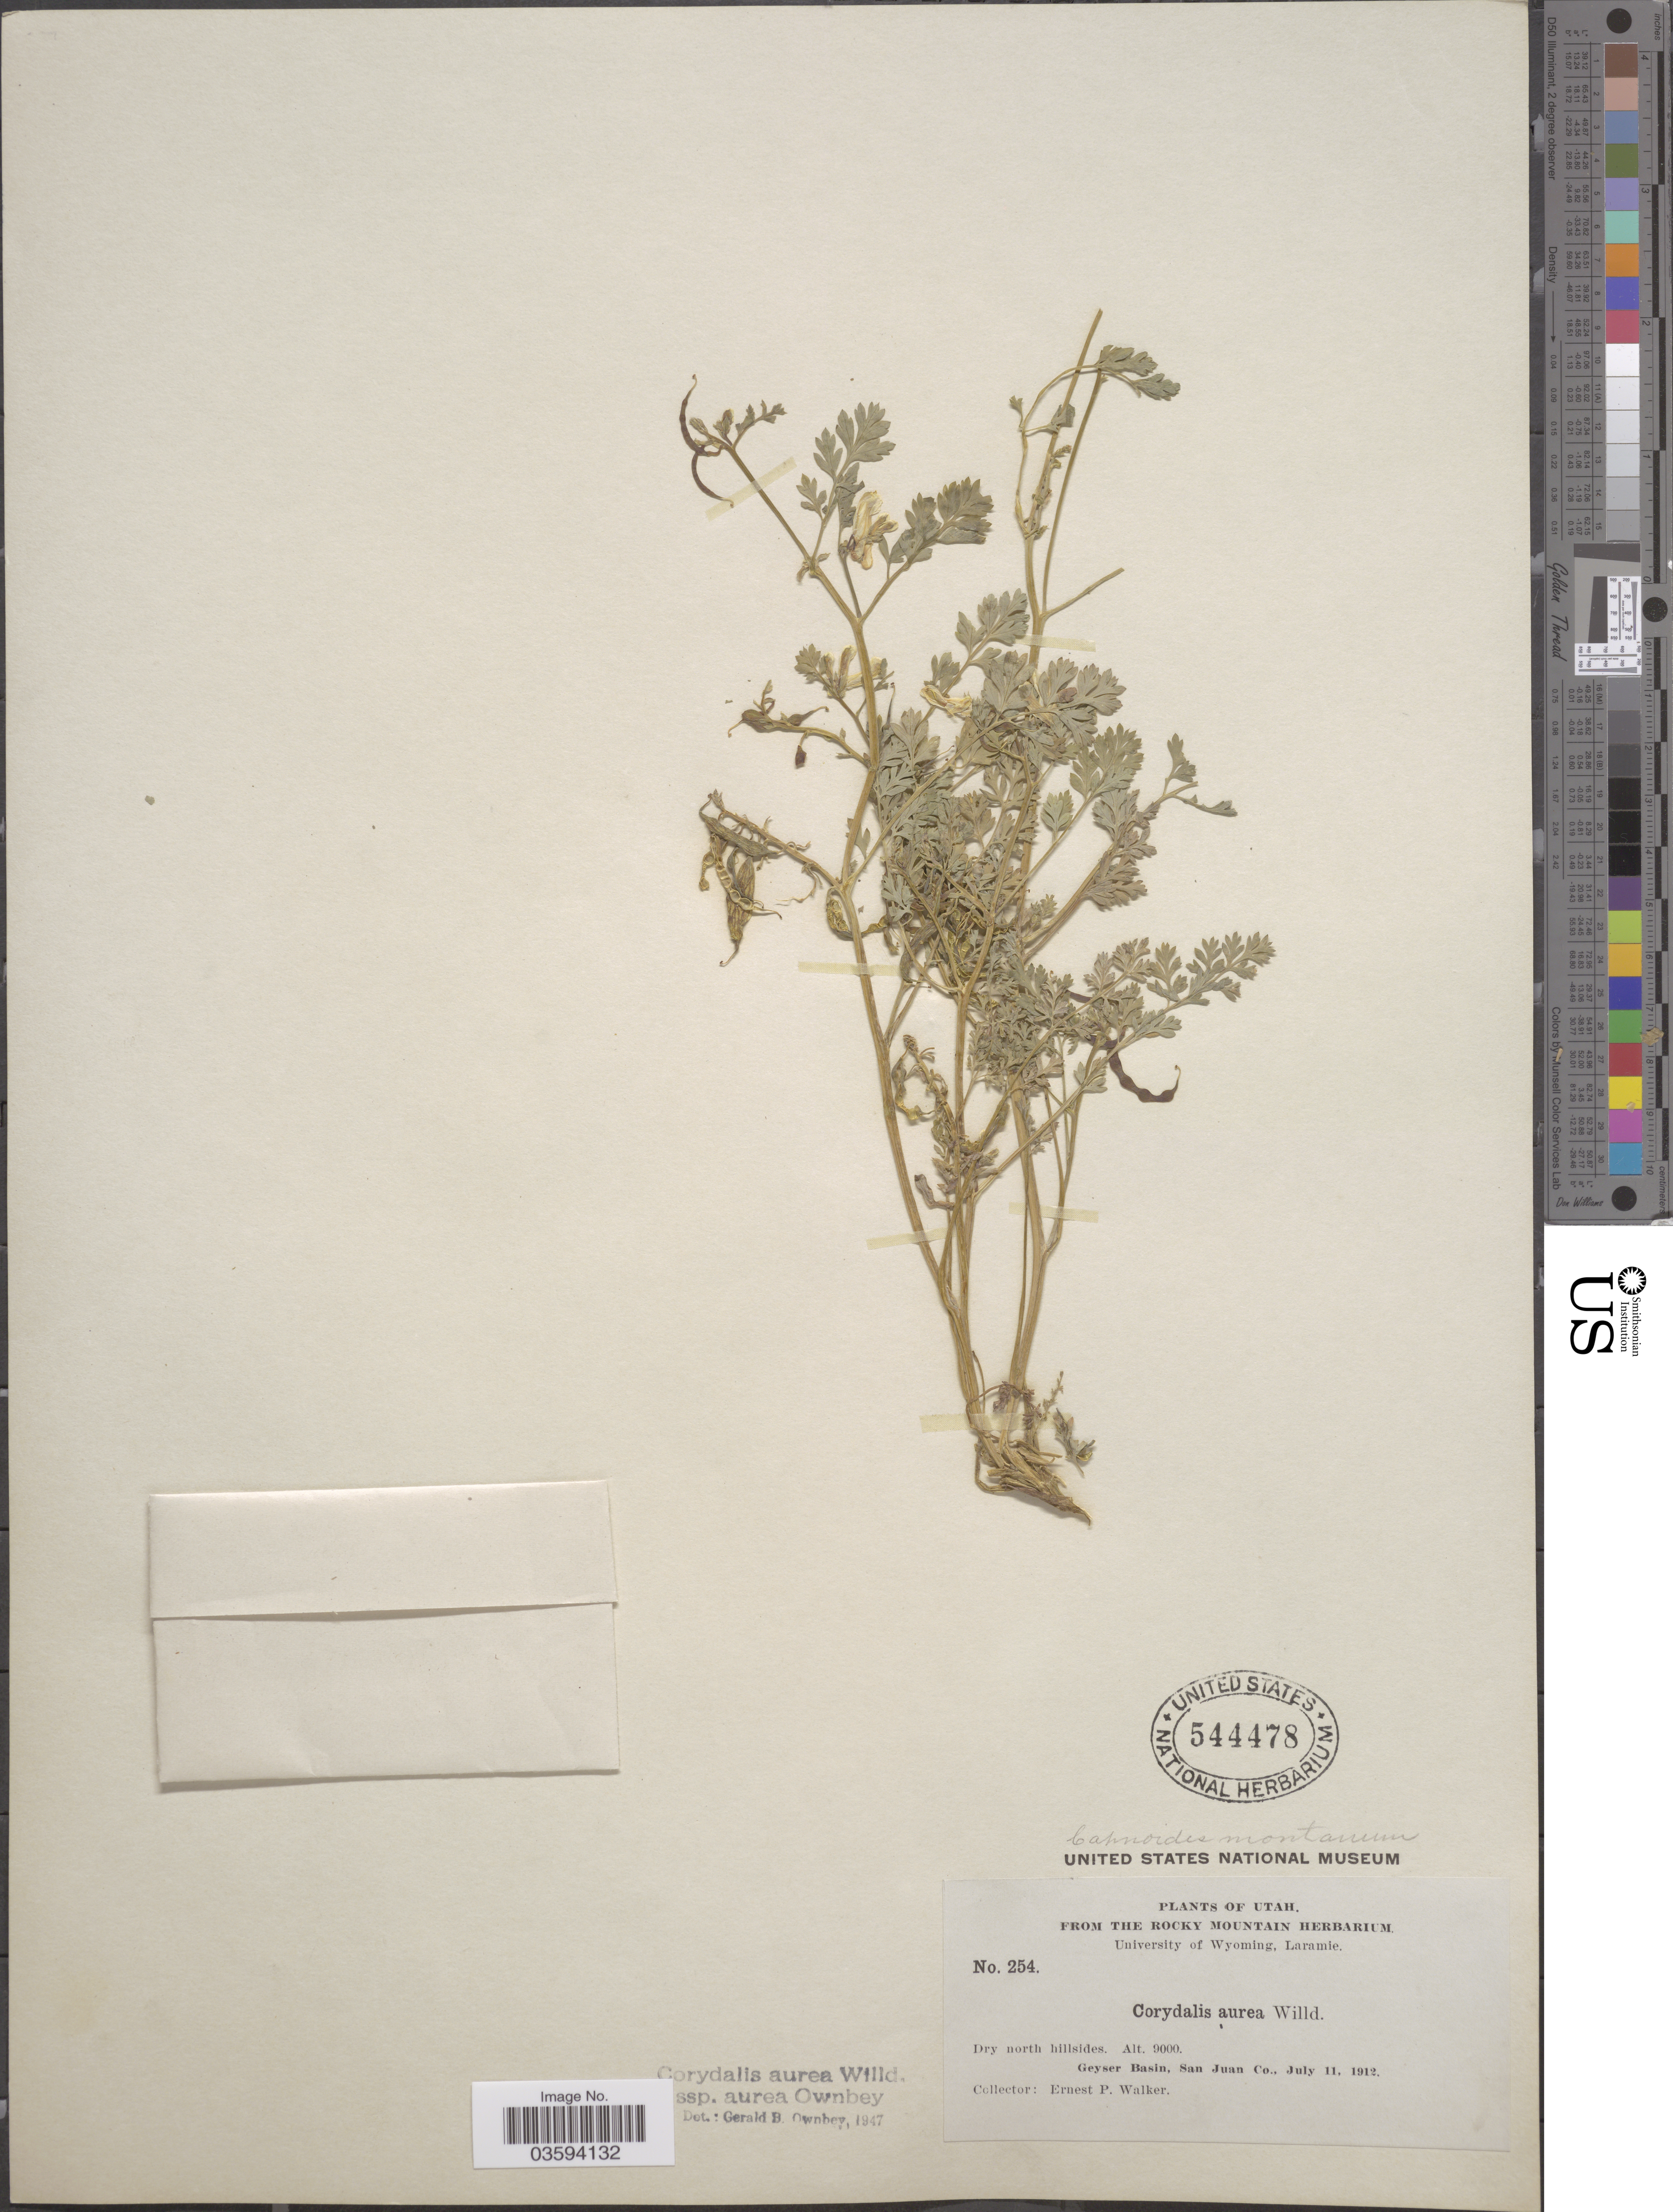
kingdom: Plantae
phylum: Tracheophyta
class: Magnoliopsida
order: Ranunculales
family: Papaveraceae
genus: Corydalis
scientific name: Corydalis aurea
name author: Willd.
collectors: E. P. Walker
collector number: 254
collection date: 1912-07-11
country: United States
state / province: Utah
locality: Dry north hillsides. Geyser Basin, San Juan Co.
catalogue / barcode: US 544478